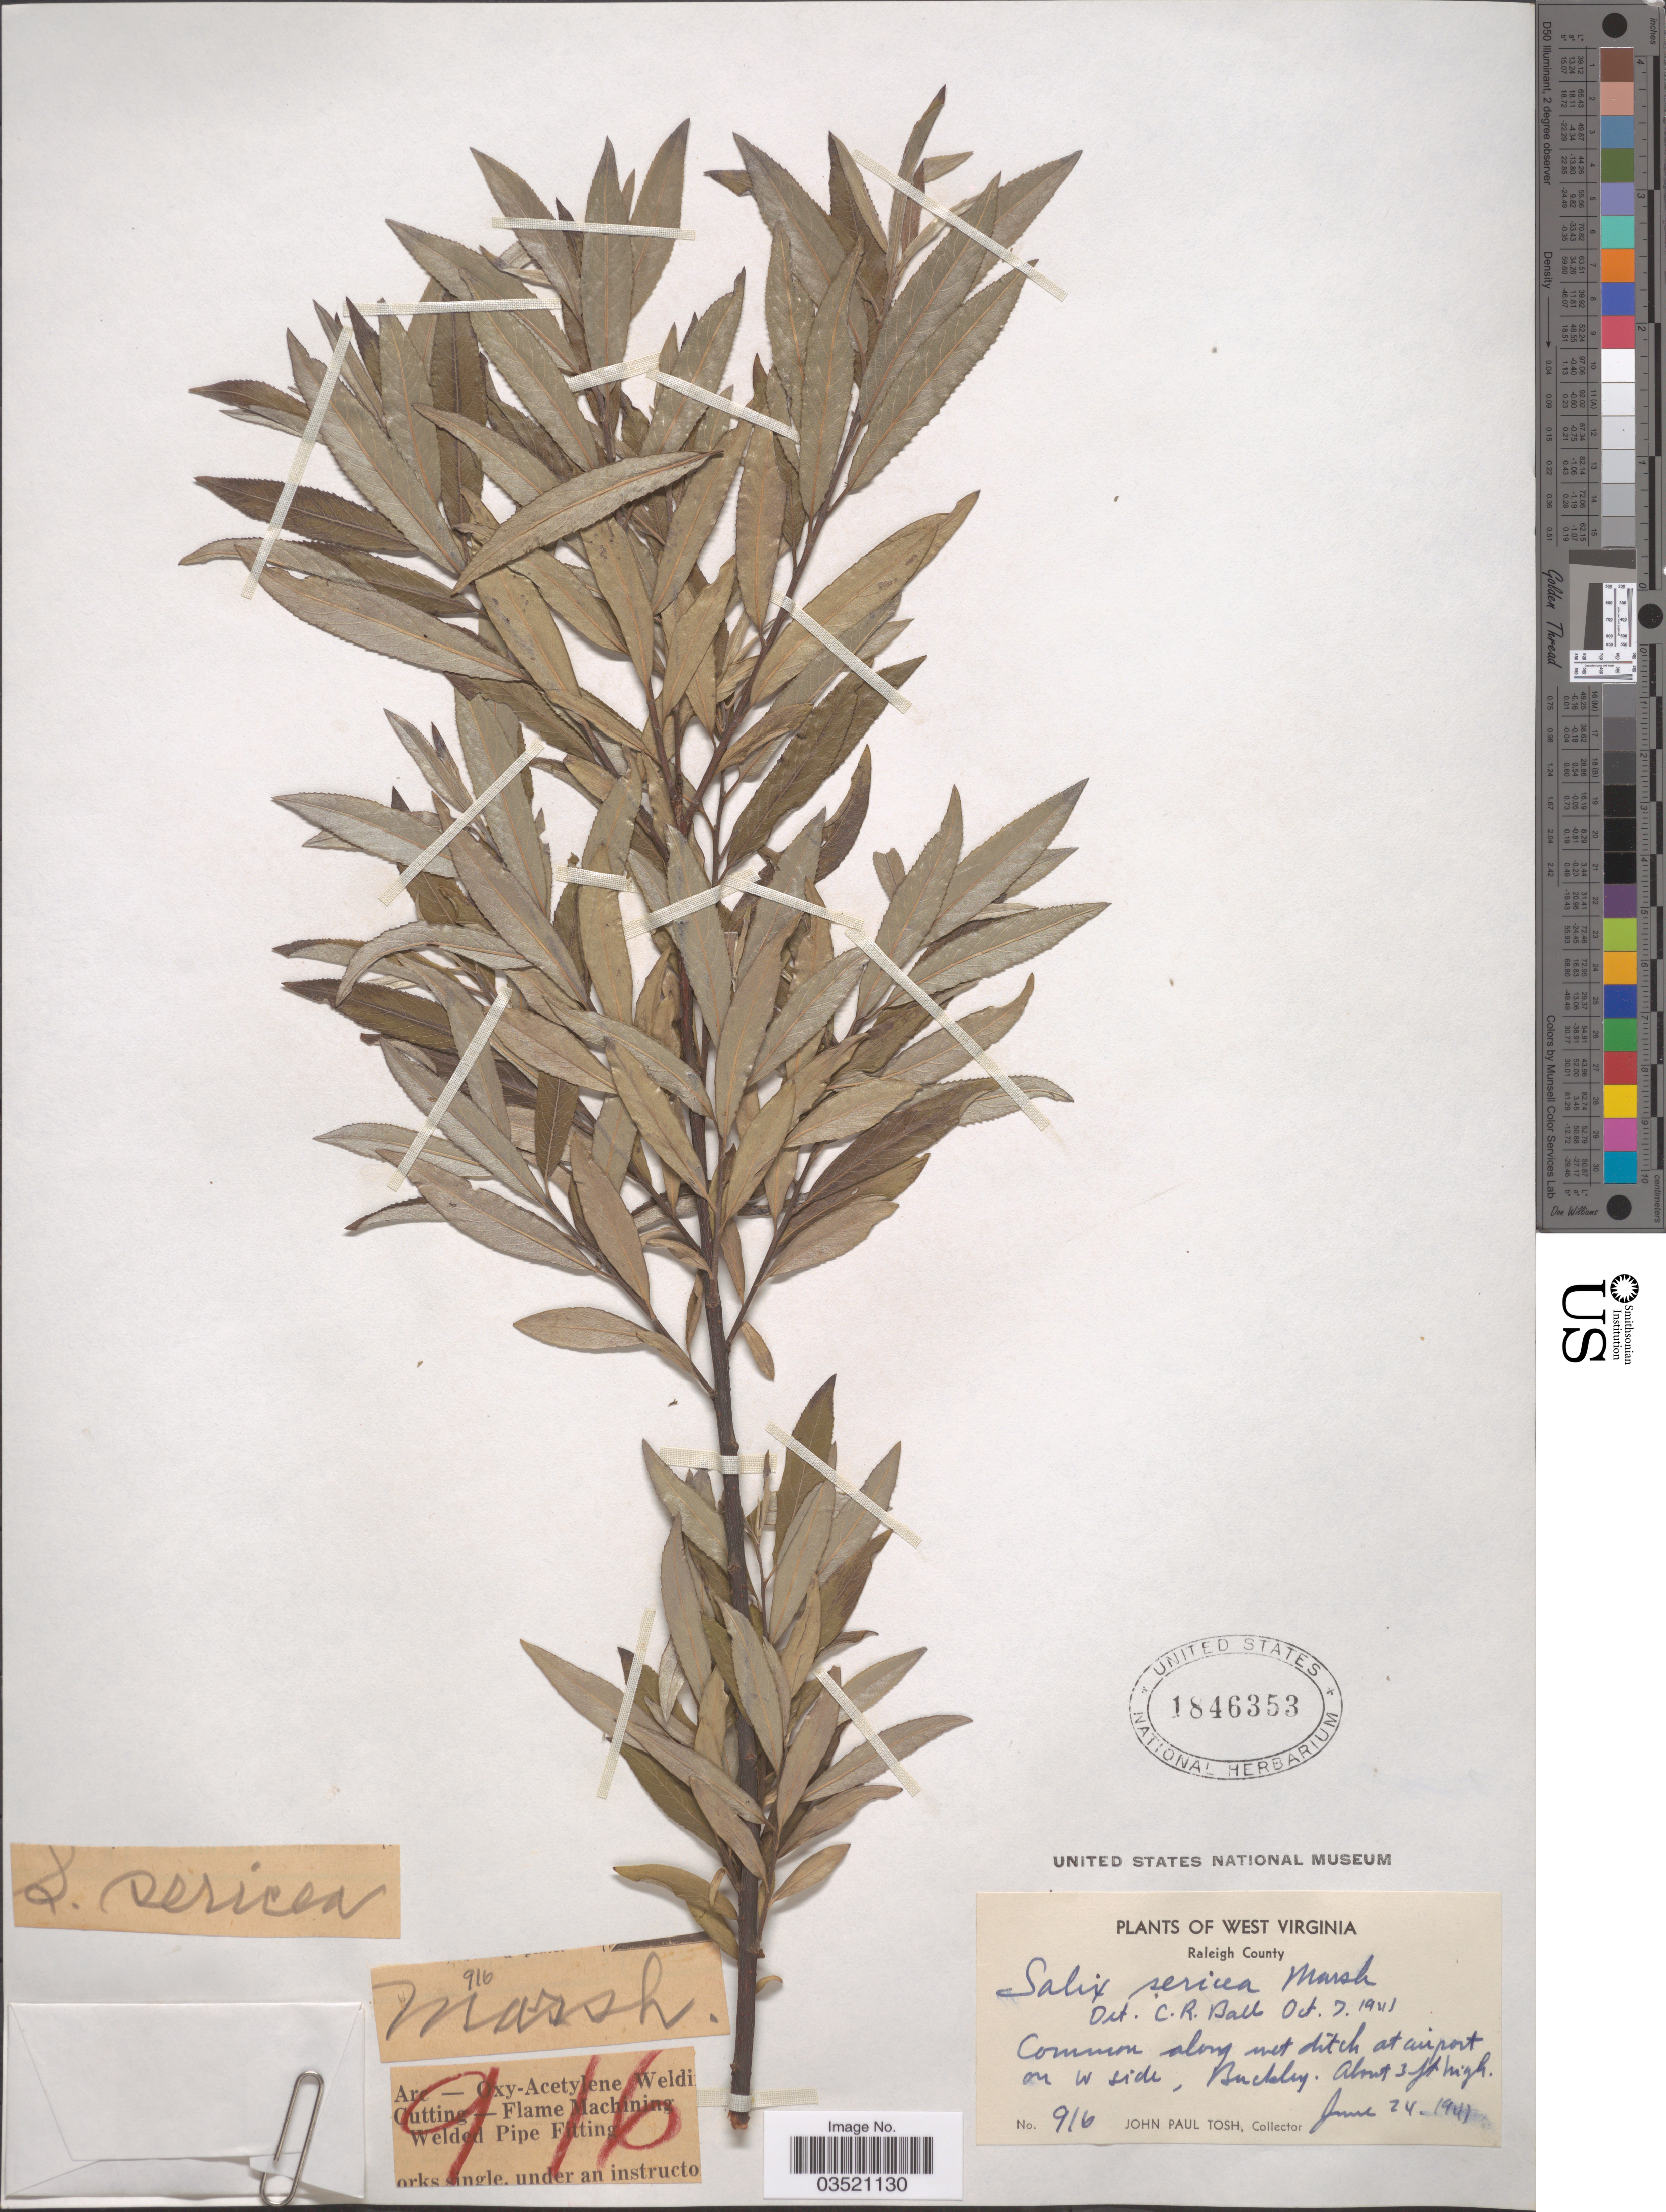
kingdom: Plantae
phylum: Tracheophyta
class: Magnoliopsida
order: Malpighiales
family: Salicaceae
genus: Salix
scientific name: Salix sericea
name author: Marshall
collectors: J. Tosh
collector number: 916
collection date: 1941-06-24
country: United States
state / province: West Virginia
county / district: Raleigh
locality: Raleigh County. Common along wet ditch at airport on W side, Buckley.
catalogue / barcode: US 1846353